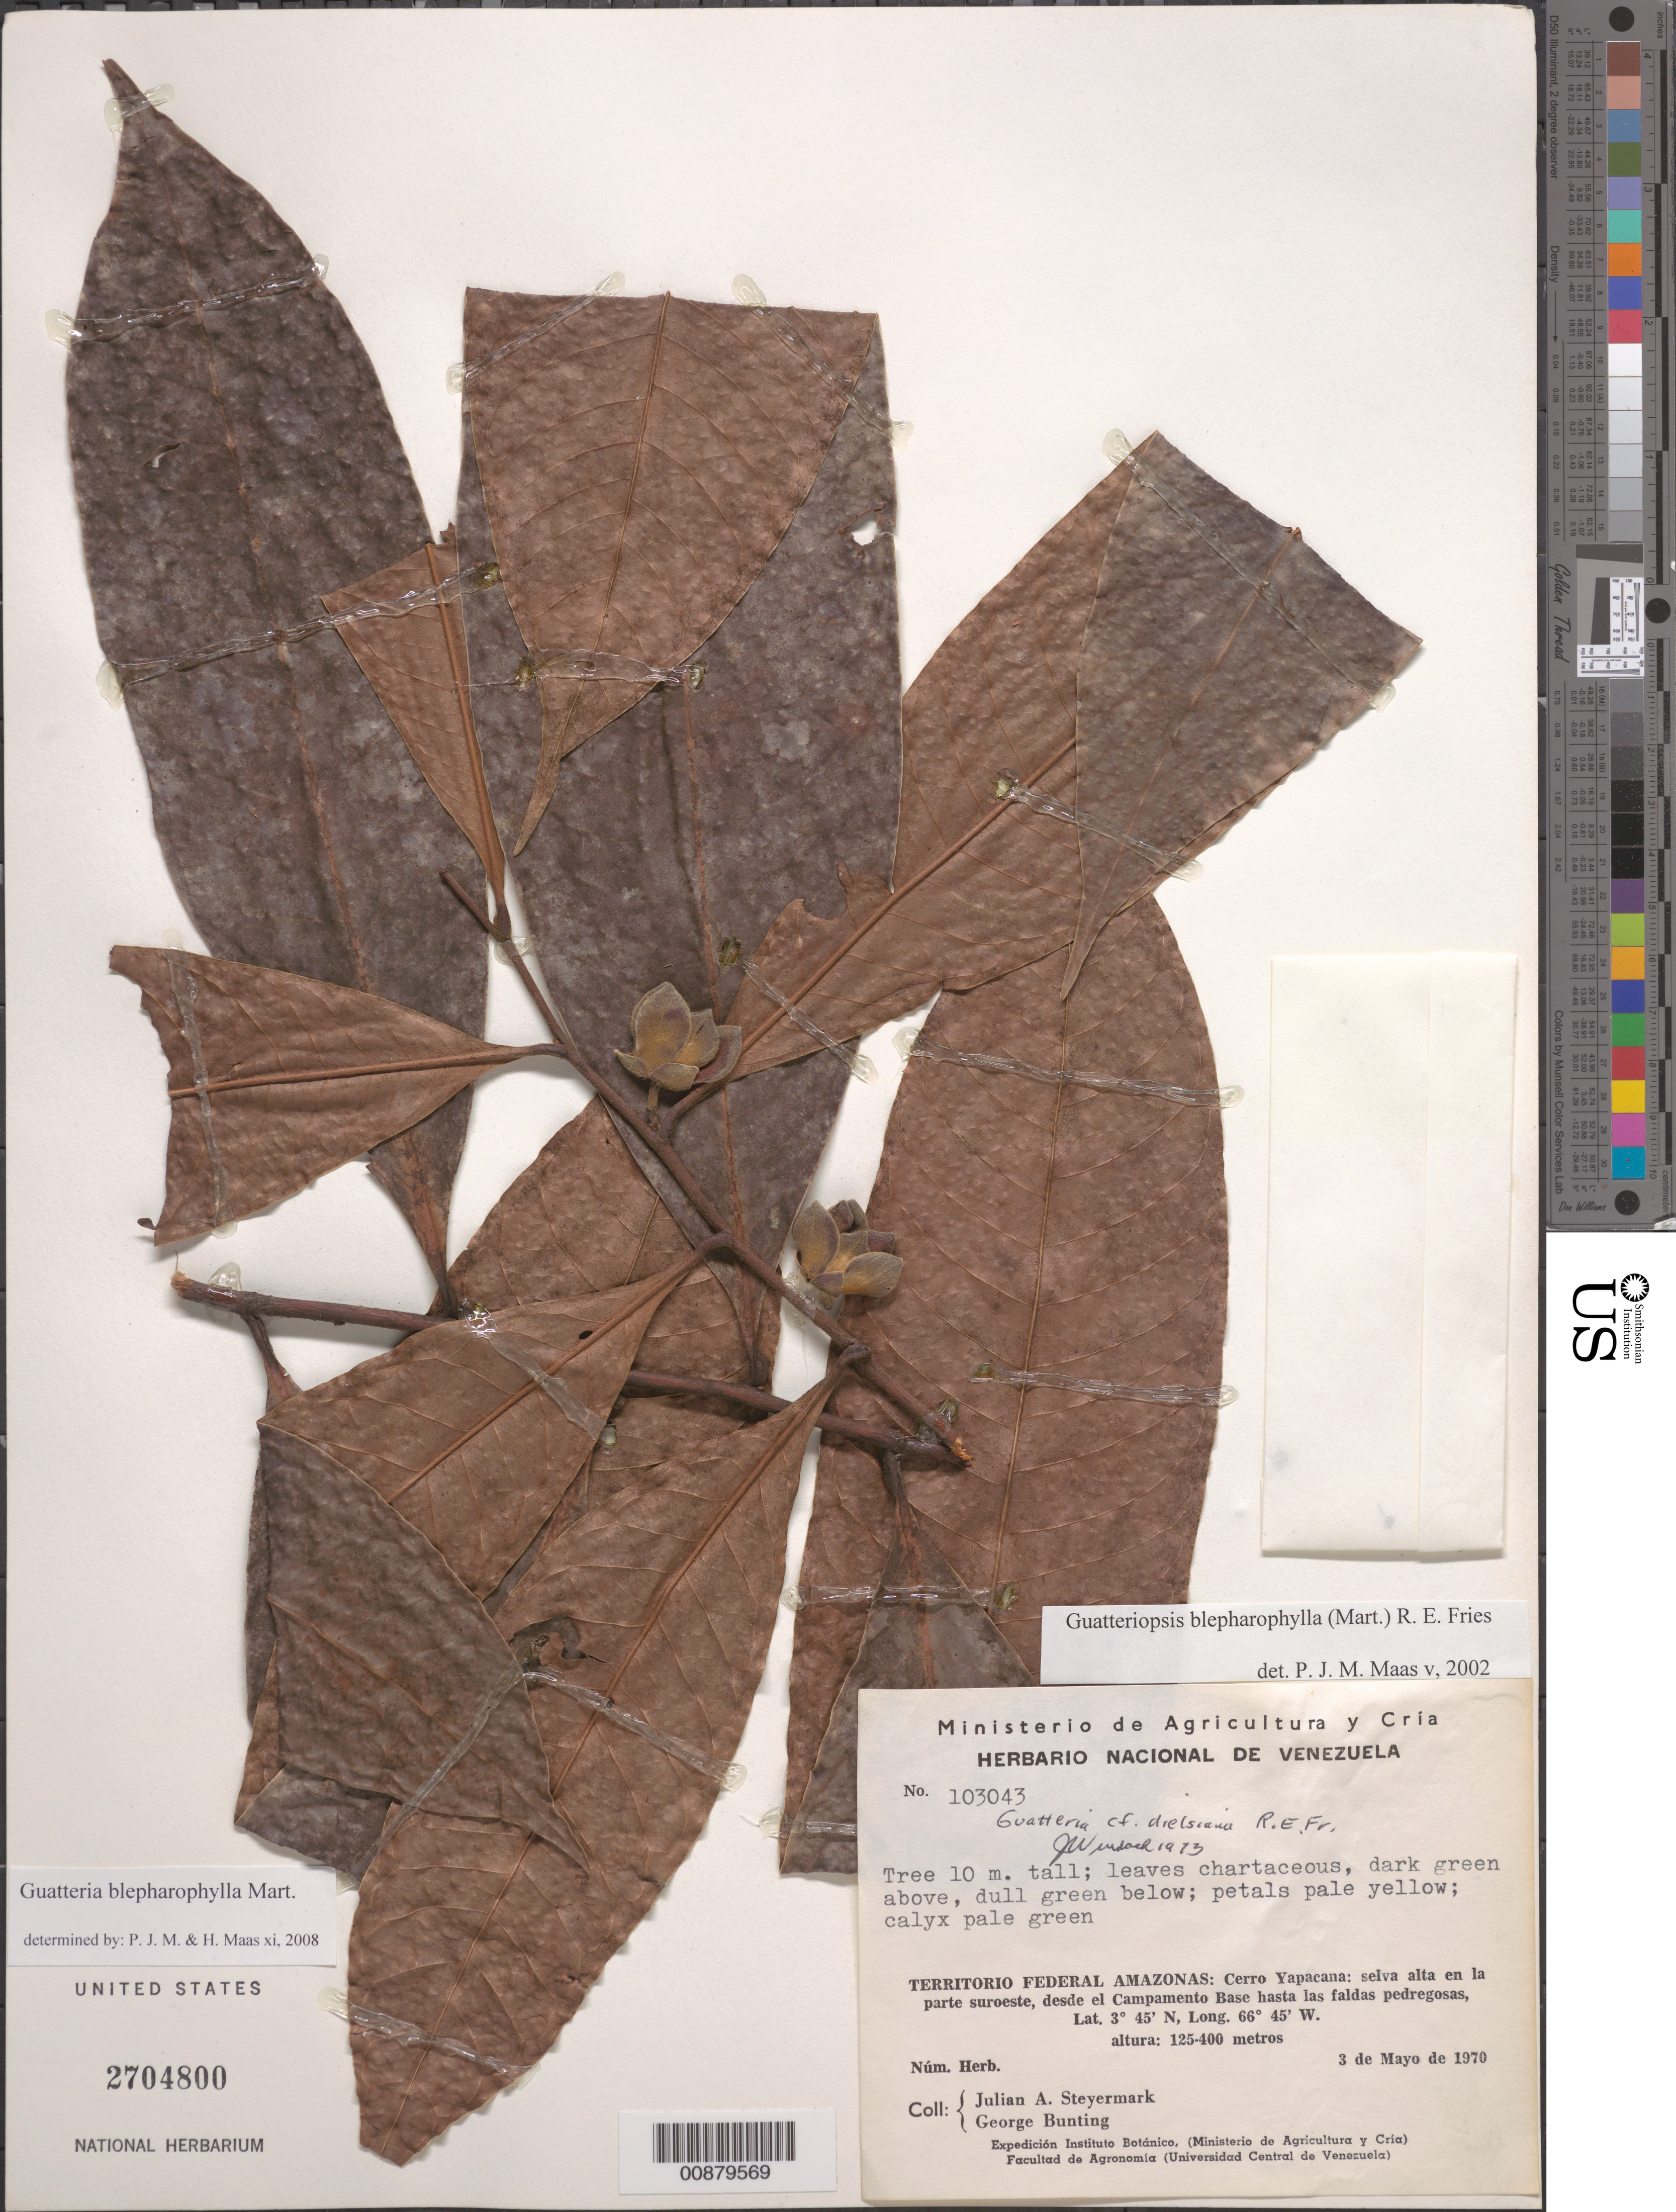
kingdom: Plantae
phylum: Tracheophyta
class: Magnoliopsida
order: Magnoliales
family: Annonaceae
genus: Guatteria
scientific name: Guatteria blepharophylla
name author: Mart.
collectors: J. Steyermark & G. S. Bunting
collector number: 103043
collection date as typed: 3-May-70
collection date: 1970-05-03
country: Venezuela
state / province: Amazonas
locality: Cerro Yapacána, parte suroeste, desde el Campamento Base hasta las faldas pedregosas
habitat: Selva alta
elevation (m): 125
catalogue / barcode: US 2704800